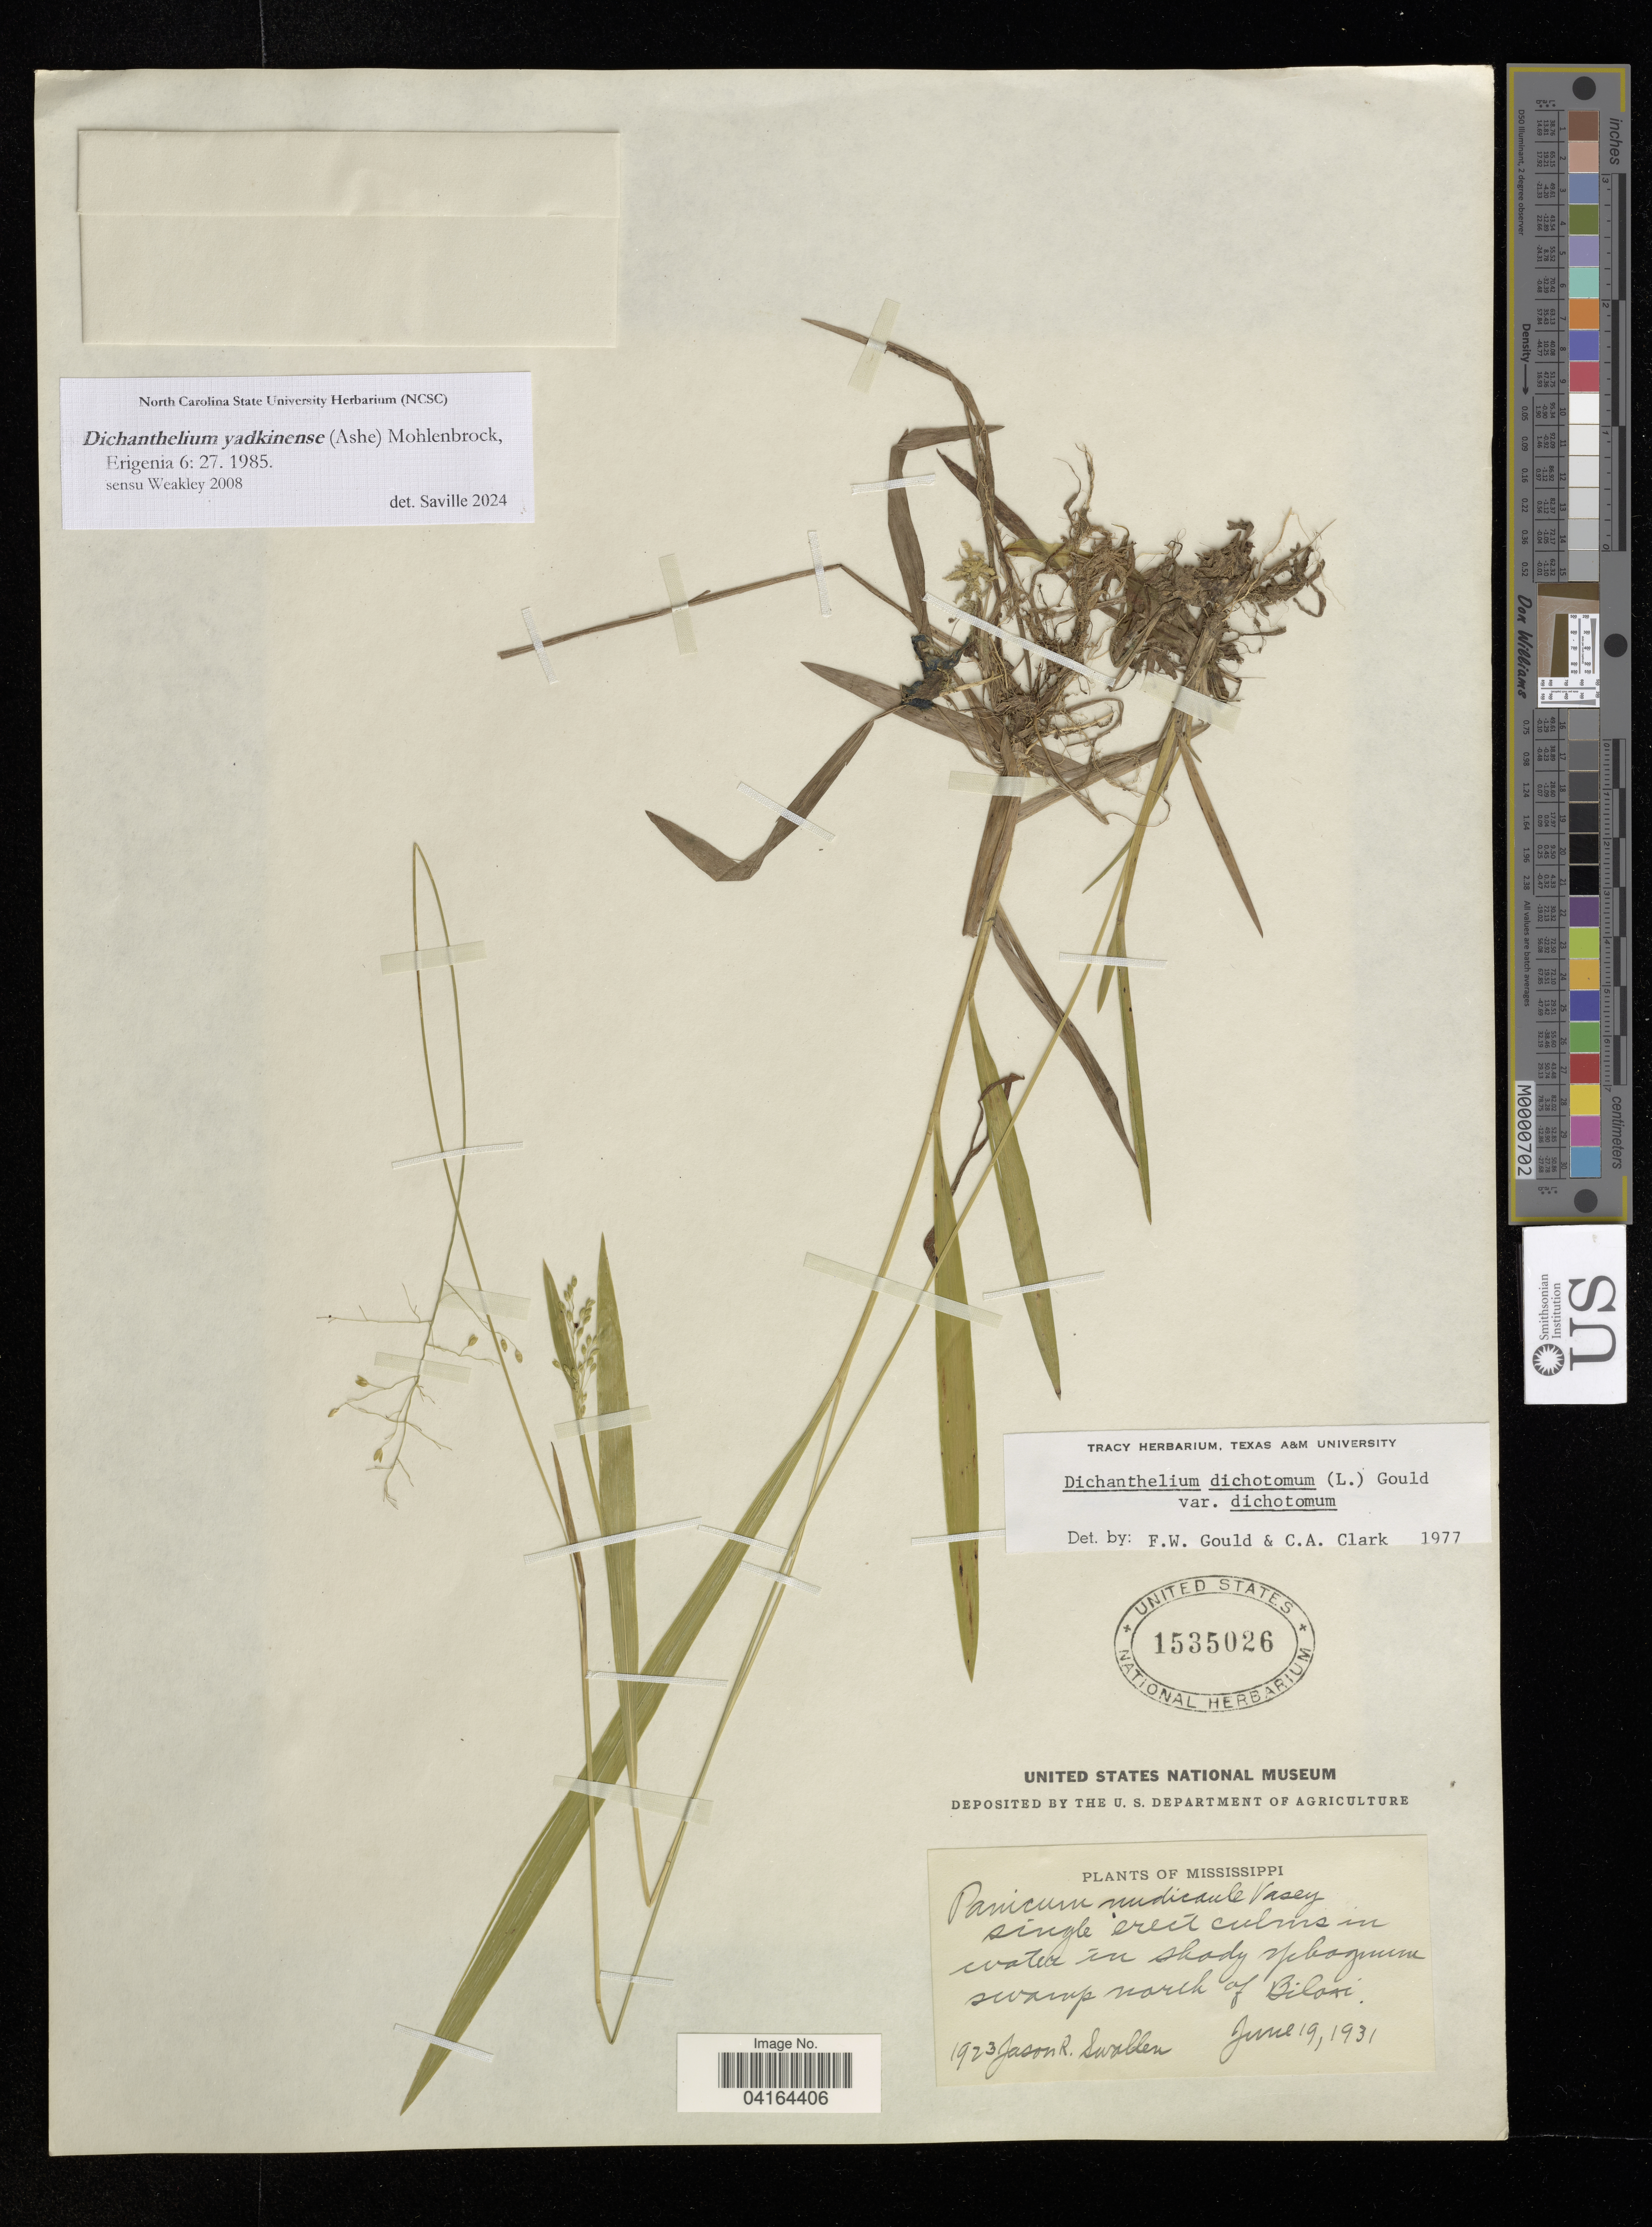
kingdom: Plantae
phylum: Tracheophyta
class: Liliopsida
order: Poales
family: Poaceae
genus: Dichanthelium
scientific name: Dichanthelium yadkinense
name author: (Ashe) Mohlenbr.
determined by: Saville, A. C., (NCSC), North Carolina State University (UNITED STATES)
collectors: J. R. Swallen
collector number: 1923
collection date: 1931-06-19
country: United States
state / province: Mississippi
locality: Swamp north of Biloxi.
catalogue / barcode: US 1535026